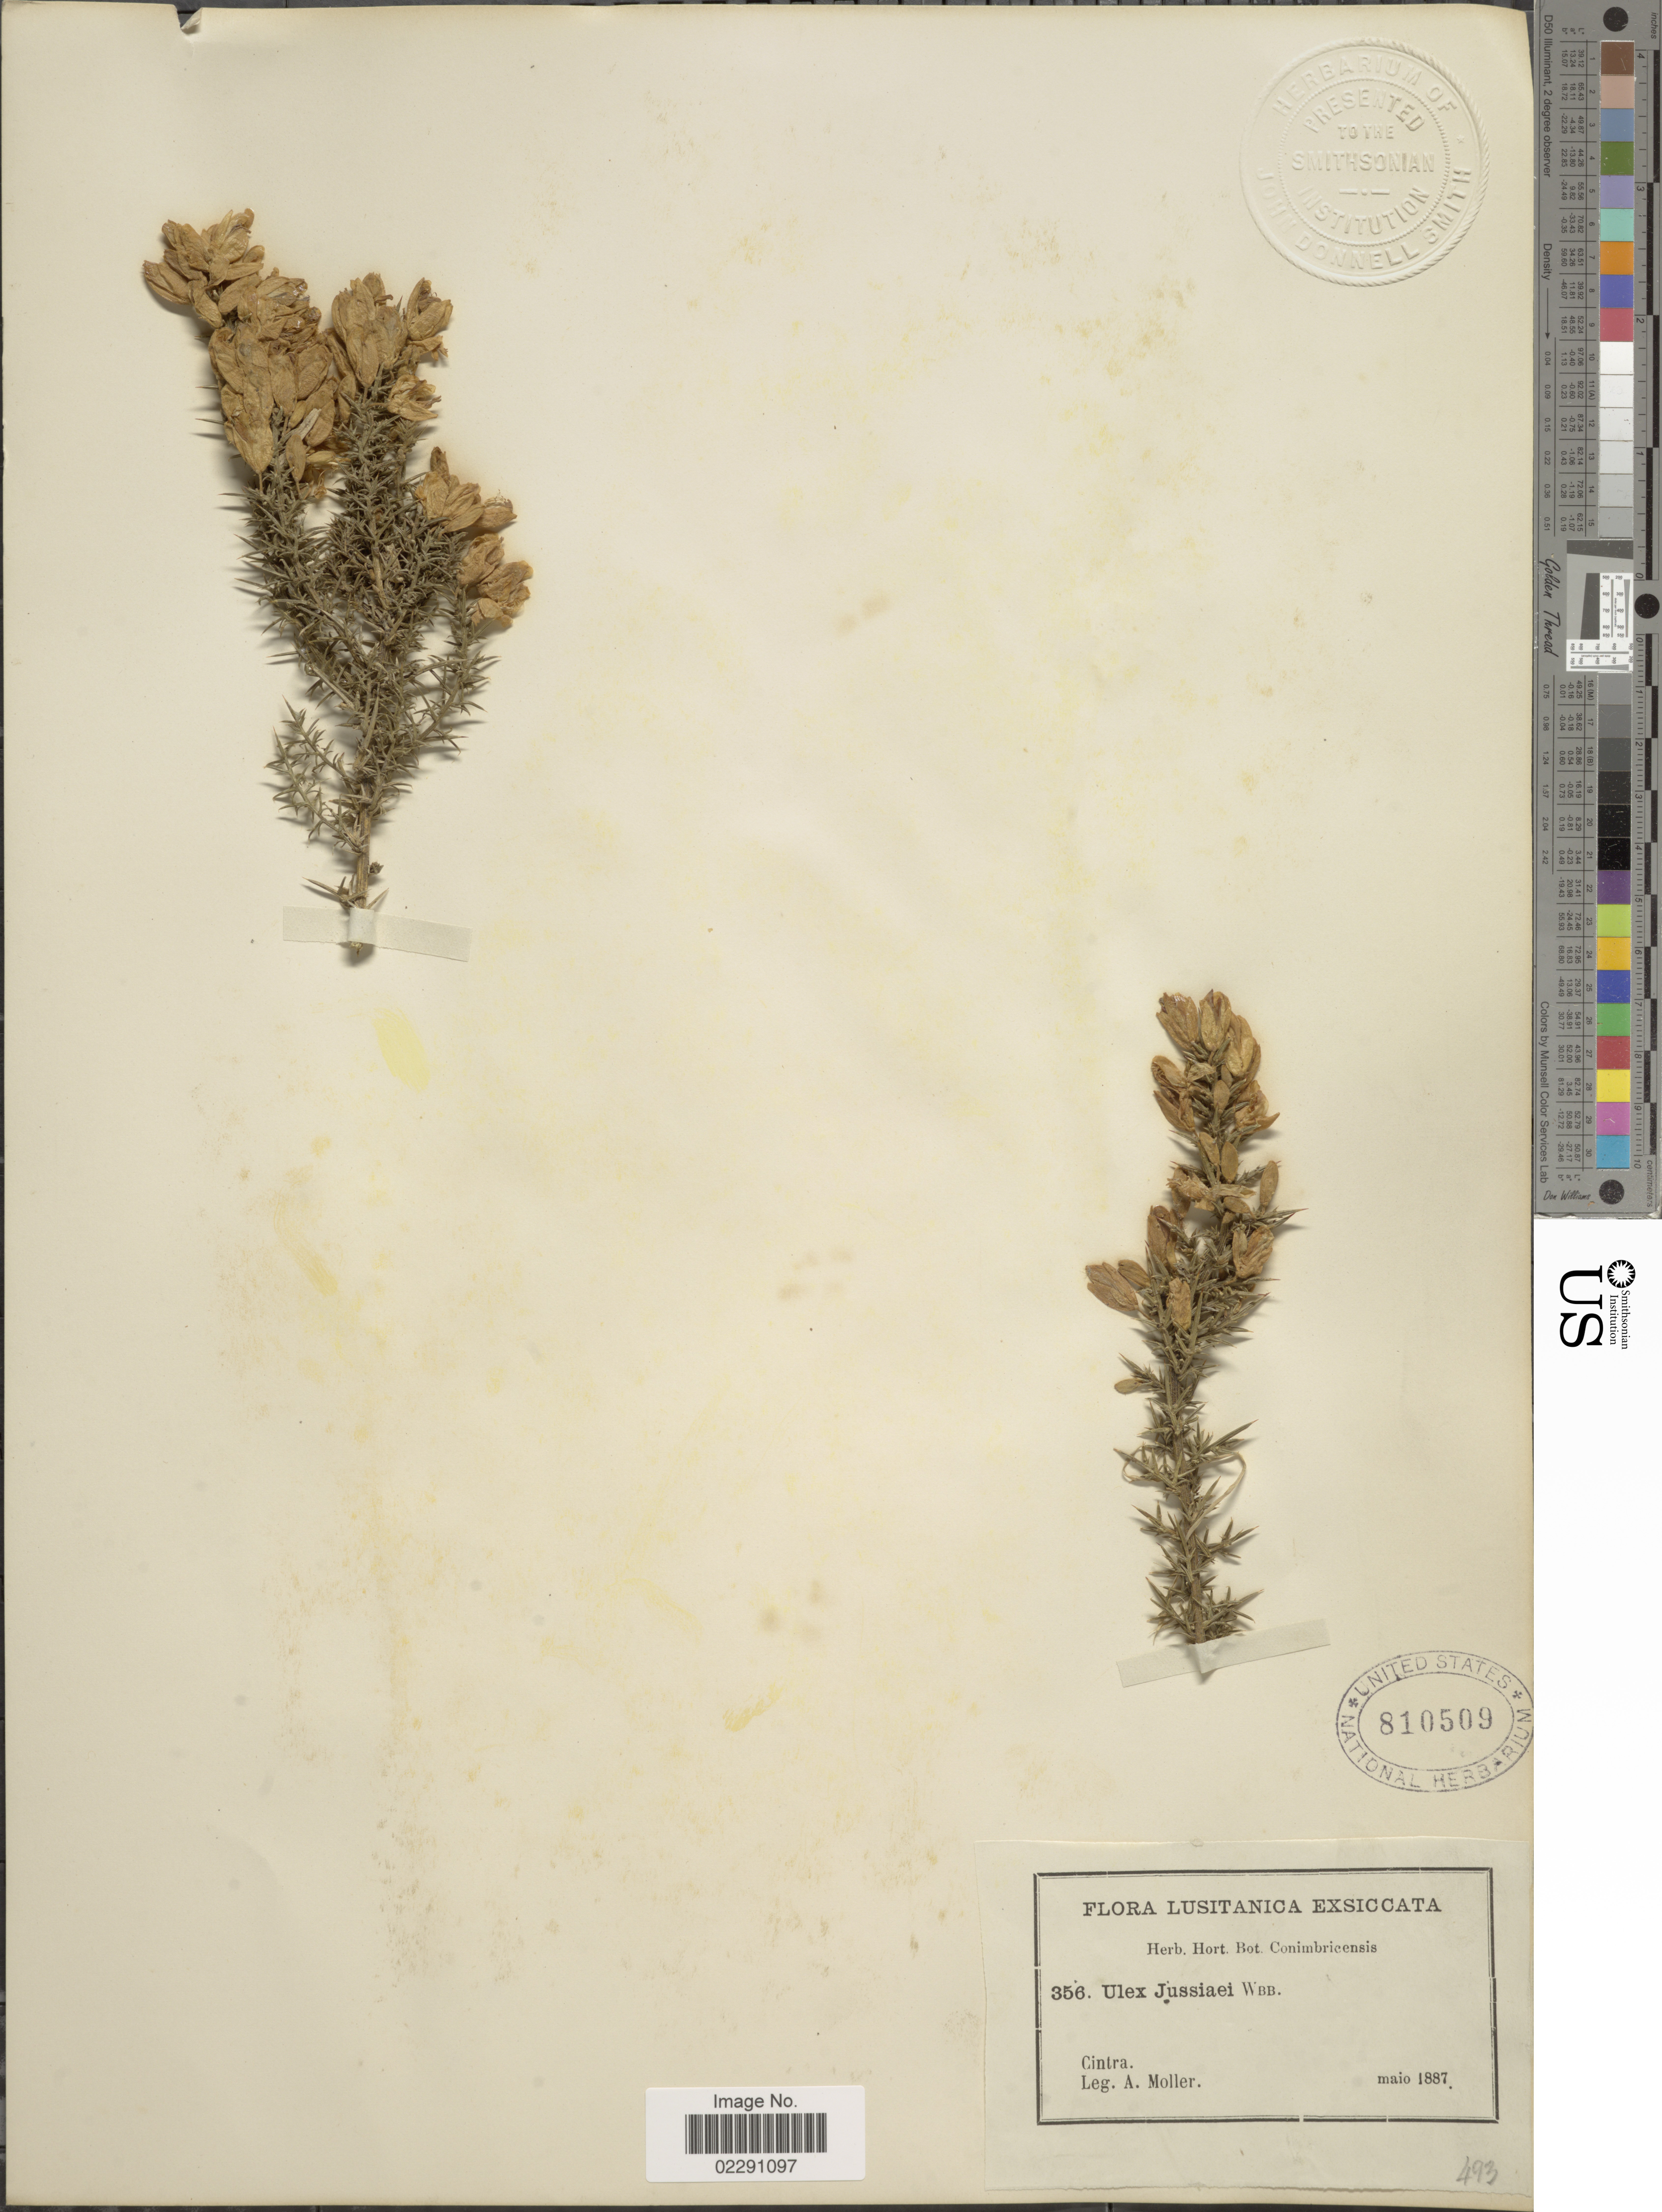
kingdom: Plantae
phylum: Tracheophyta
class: Magnoliopsida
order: Fabales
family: Fabaceae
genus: Ulex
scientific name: Ulex jussiaei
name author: Webb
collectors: A. Moller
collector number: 356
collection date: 1887-05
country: Portugal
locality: Lusitanica, Cintra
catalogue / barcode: US 810509